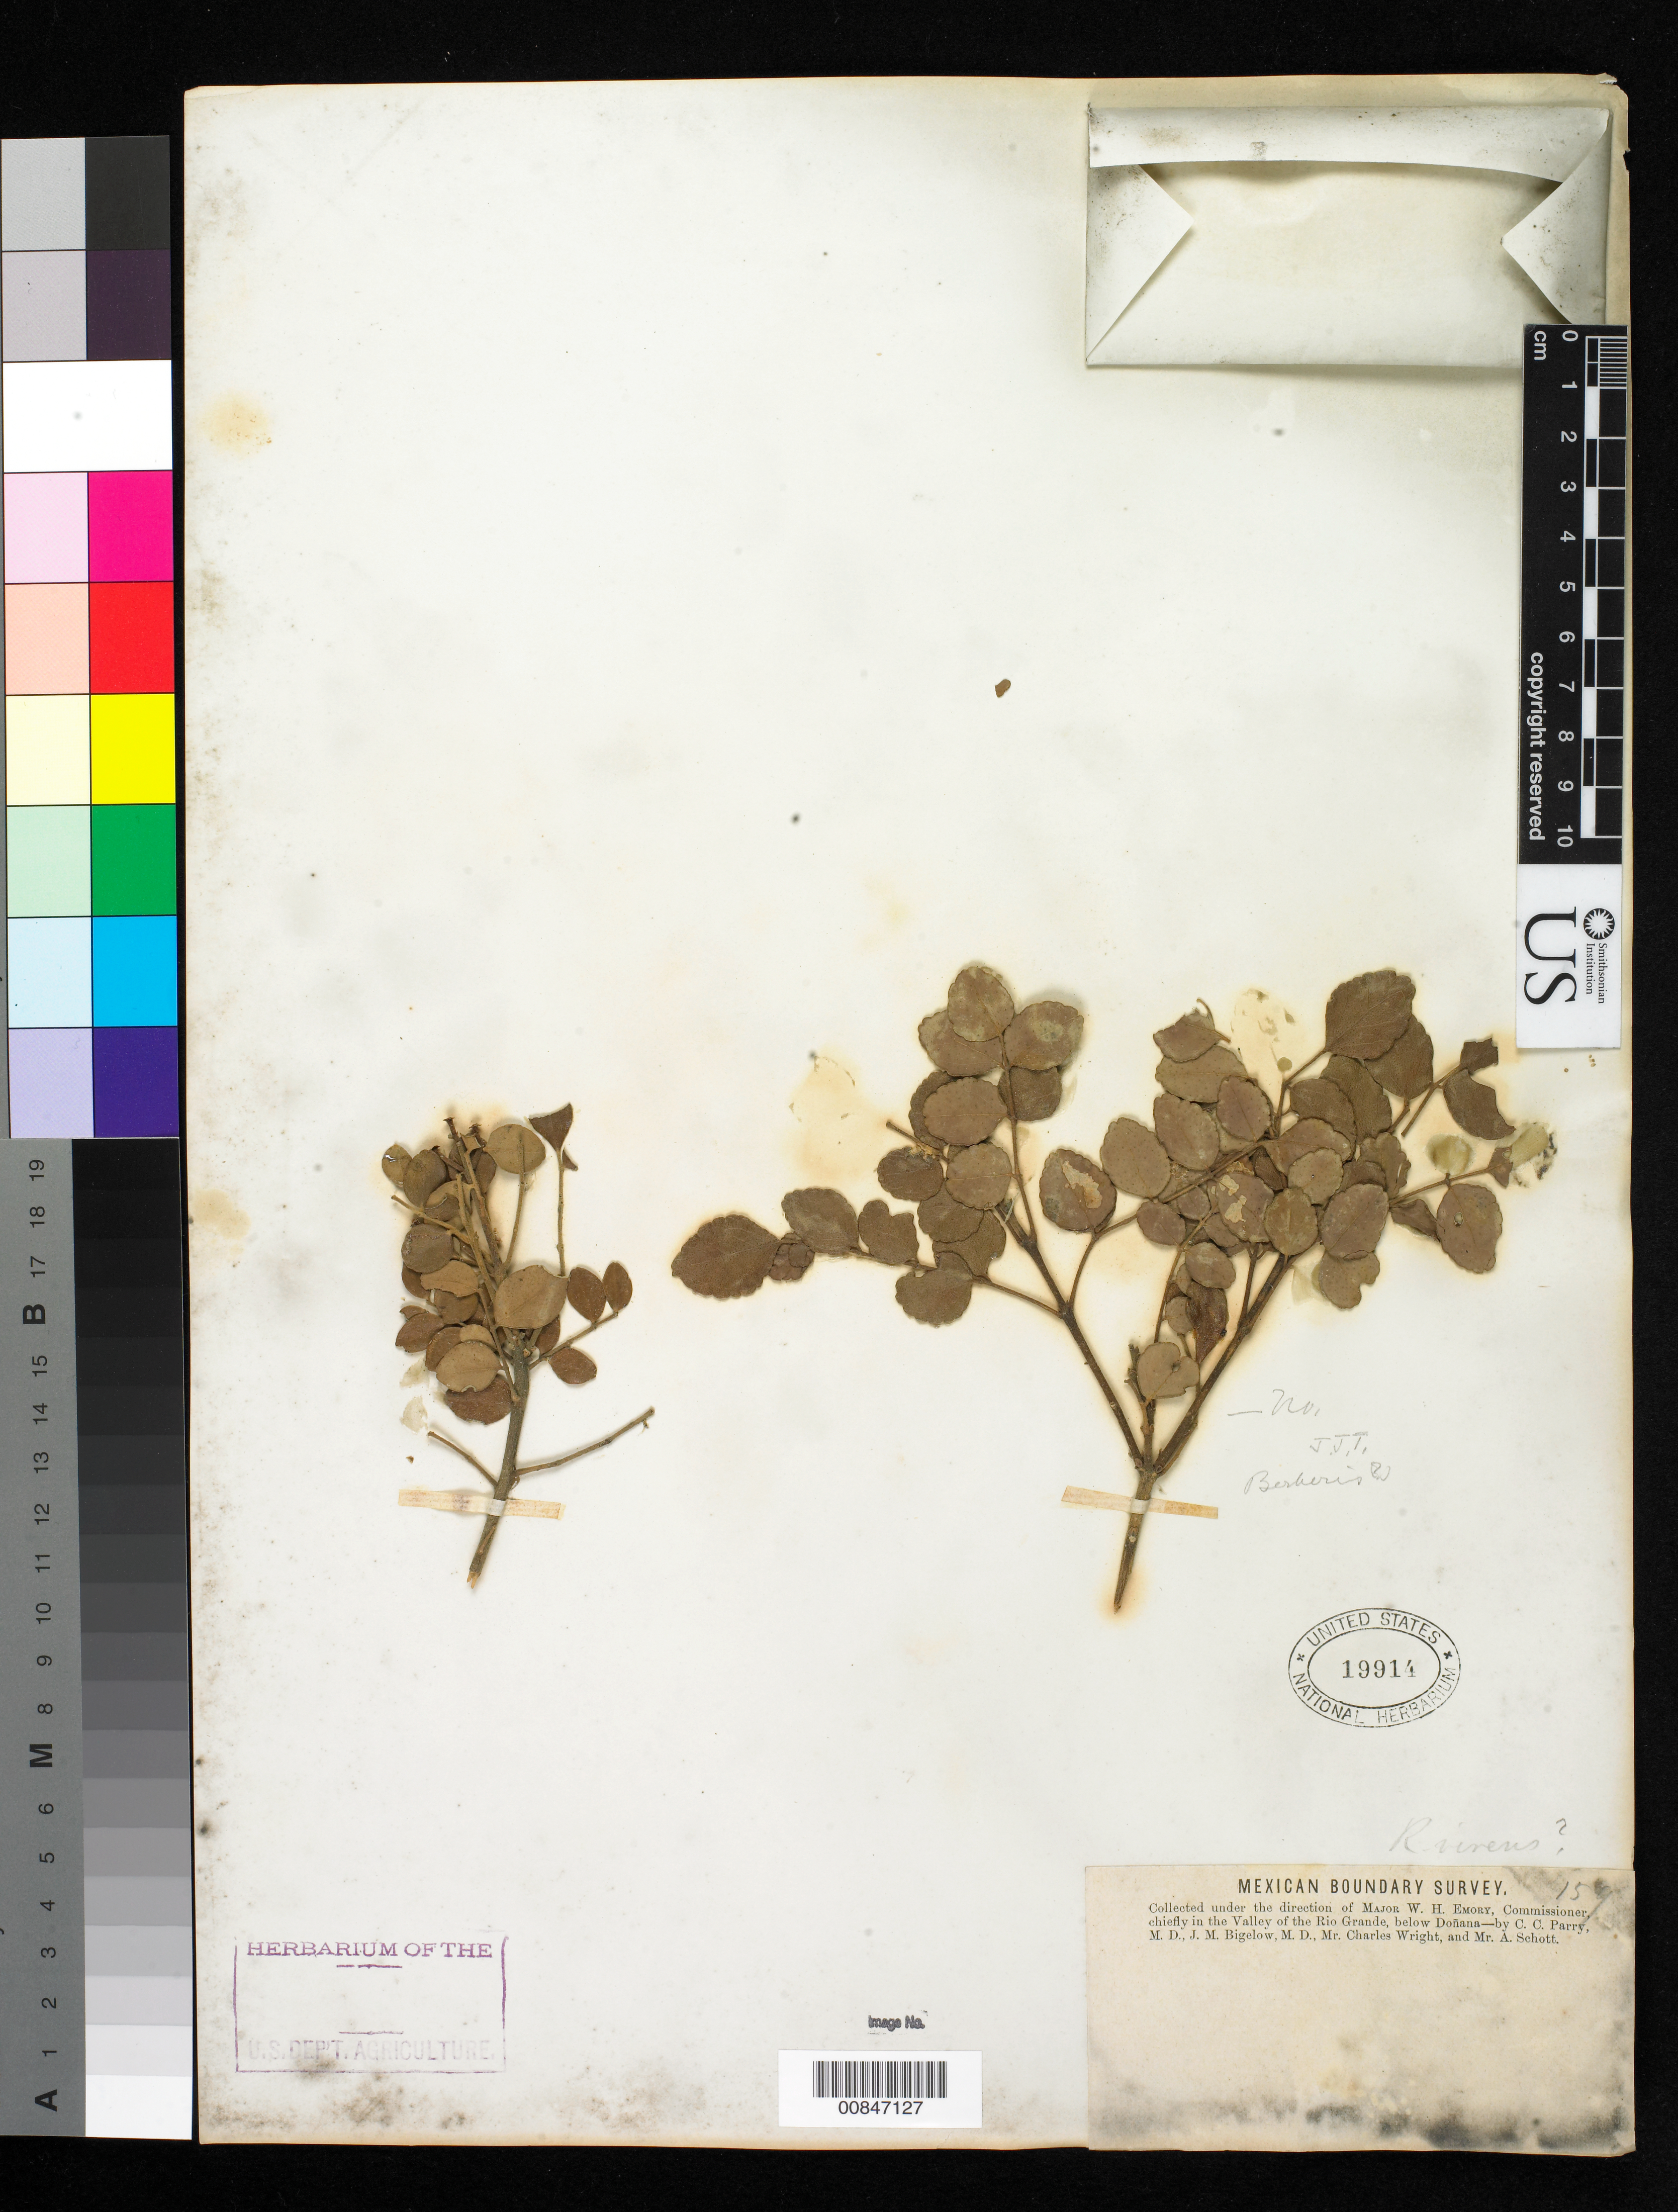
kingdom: Plantae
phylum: Tracheophyta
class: Magnoliopsida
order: Sapindales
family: Anacardiaceae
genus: Rhus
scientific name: Rhus virens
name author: Lindh. ex A. Gray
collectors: C. C. Parry, J. M. Bigelow, C. Wright & A. C. V. Schott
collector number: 159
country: United States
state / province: New Mexico / Texas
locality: Valley of the Rio Grande, below Doñana.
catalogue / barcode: US 19914